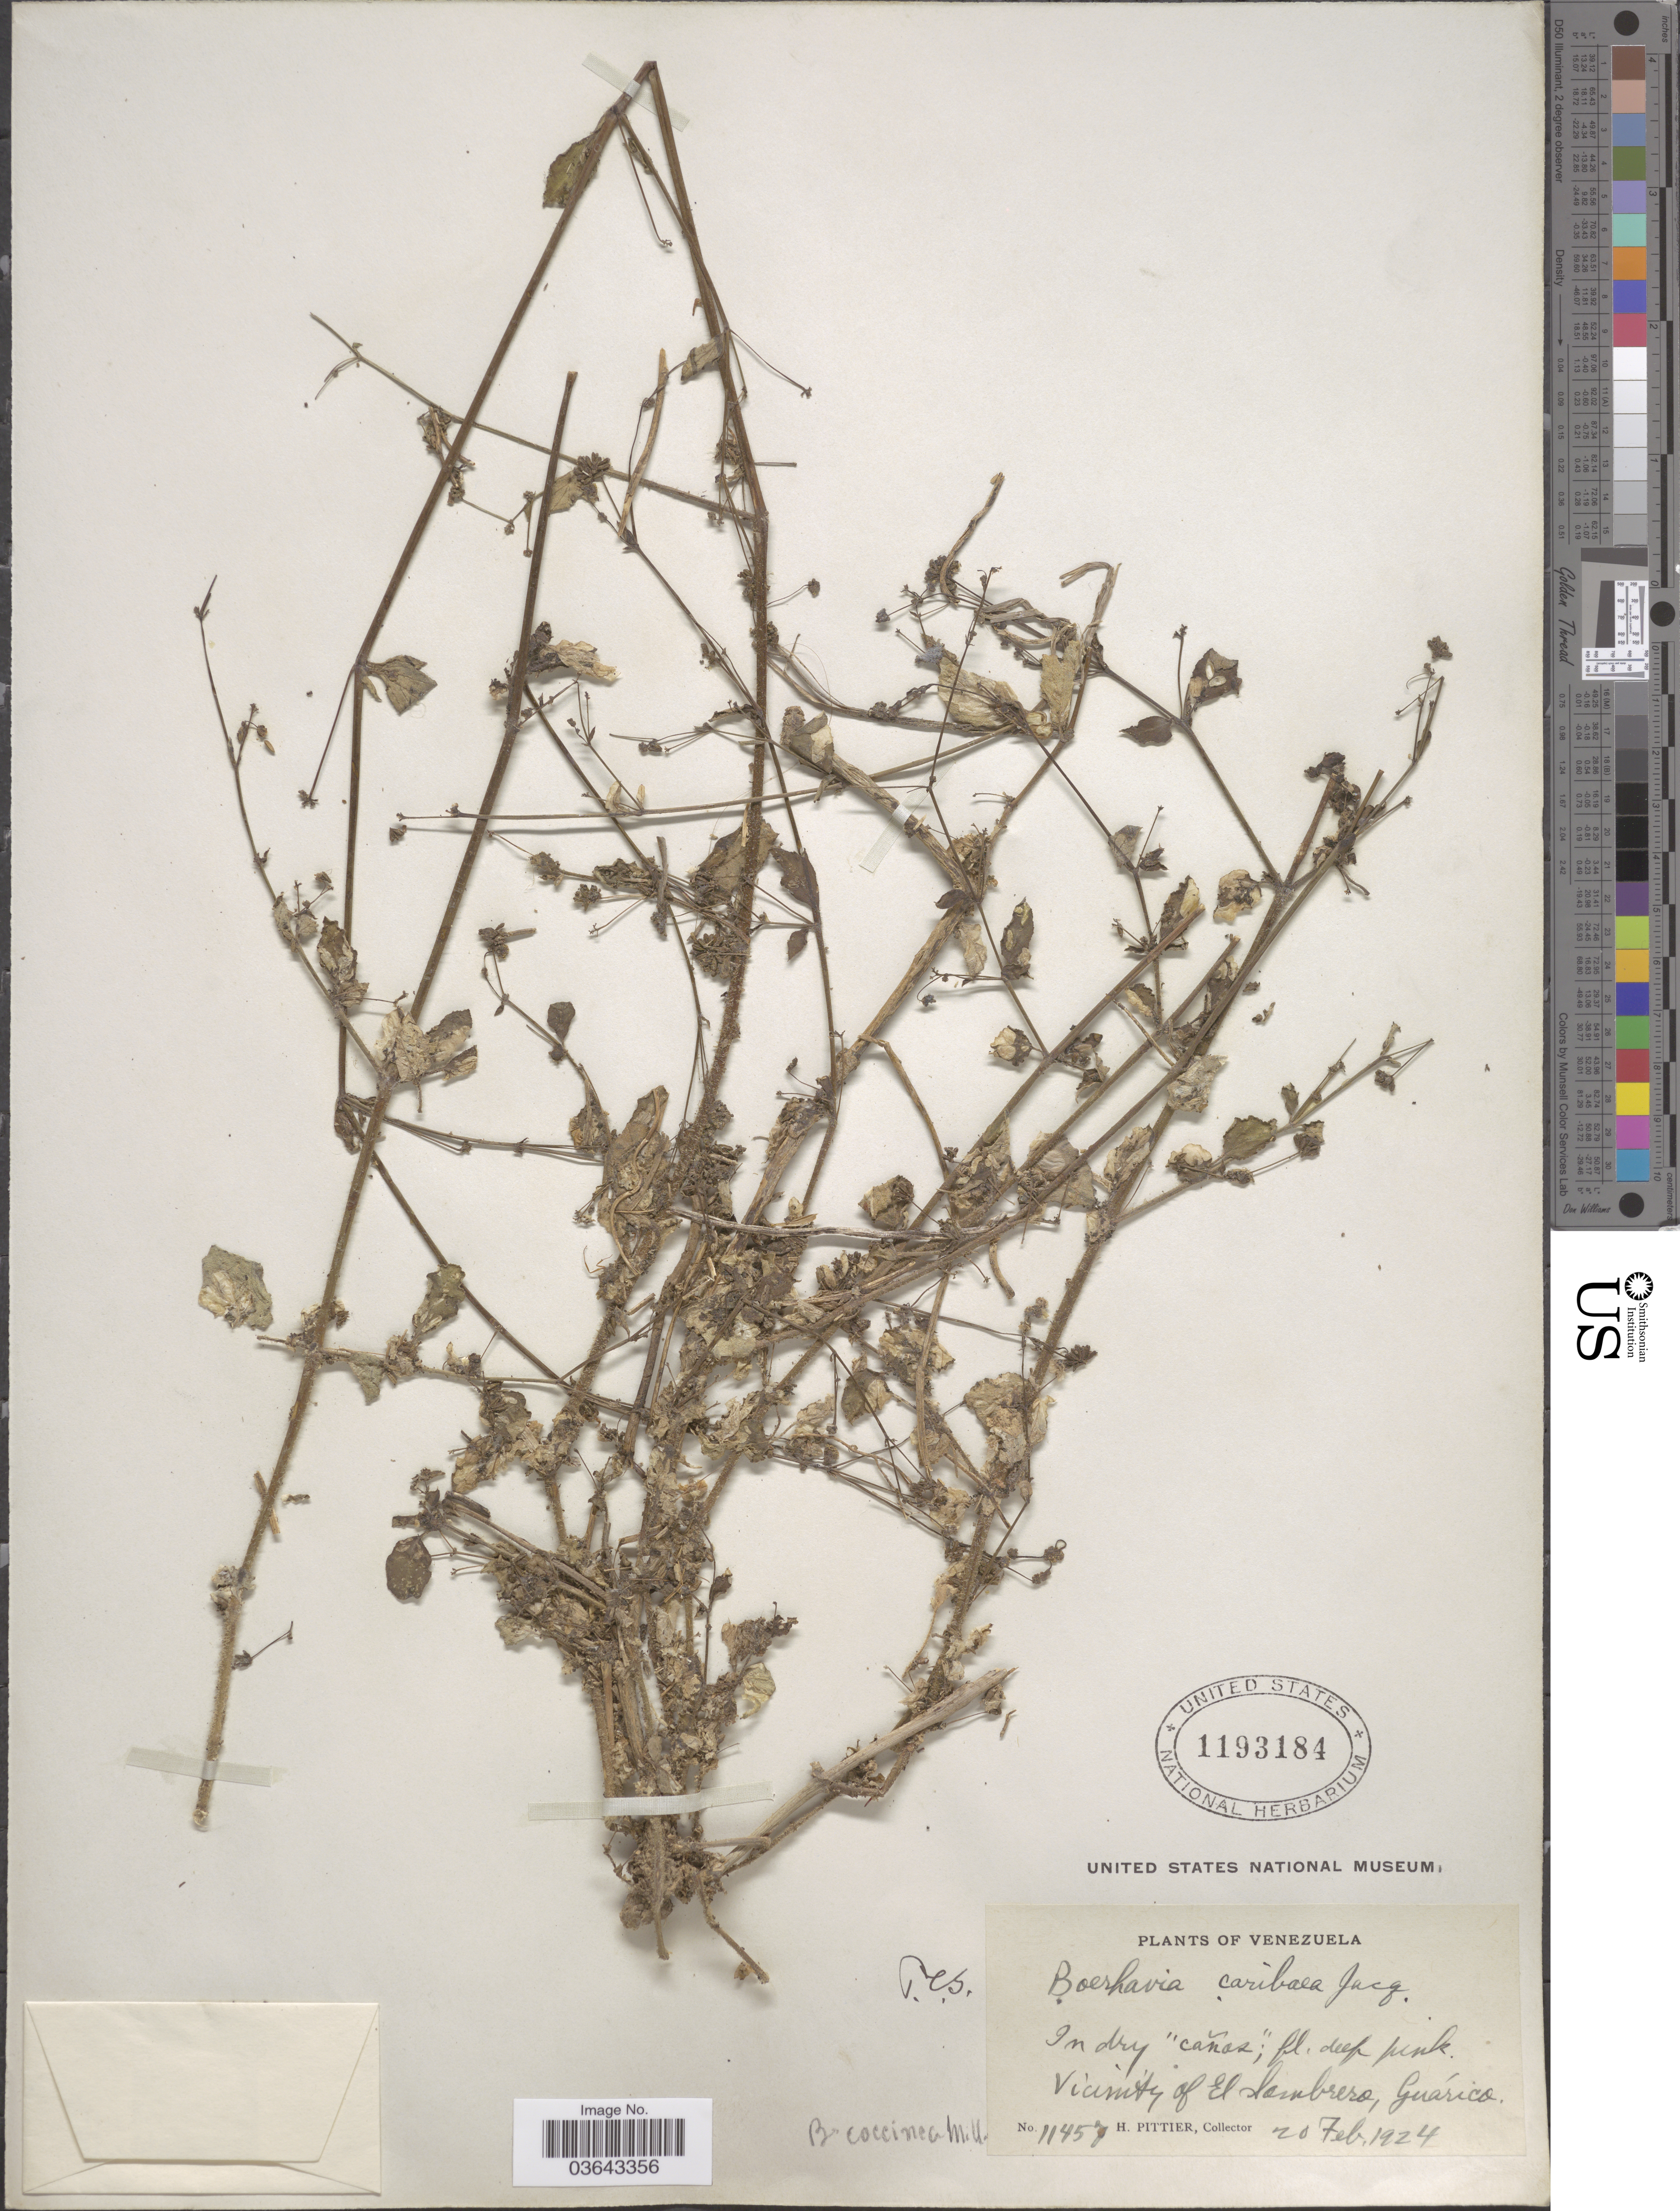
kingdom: Plantae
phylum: Tracheophyta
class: Magnoliopsida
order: Caryophyllales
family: Nyctaginaceae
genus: Boerhavia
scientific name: Boerhavia diffusa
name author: L.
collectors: H. F. Pittier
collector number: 11457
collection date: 1924-02-20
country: Venezuela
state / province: Guárico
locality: Vicinity of El Sombrero.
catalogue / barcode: US 1193184